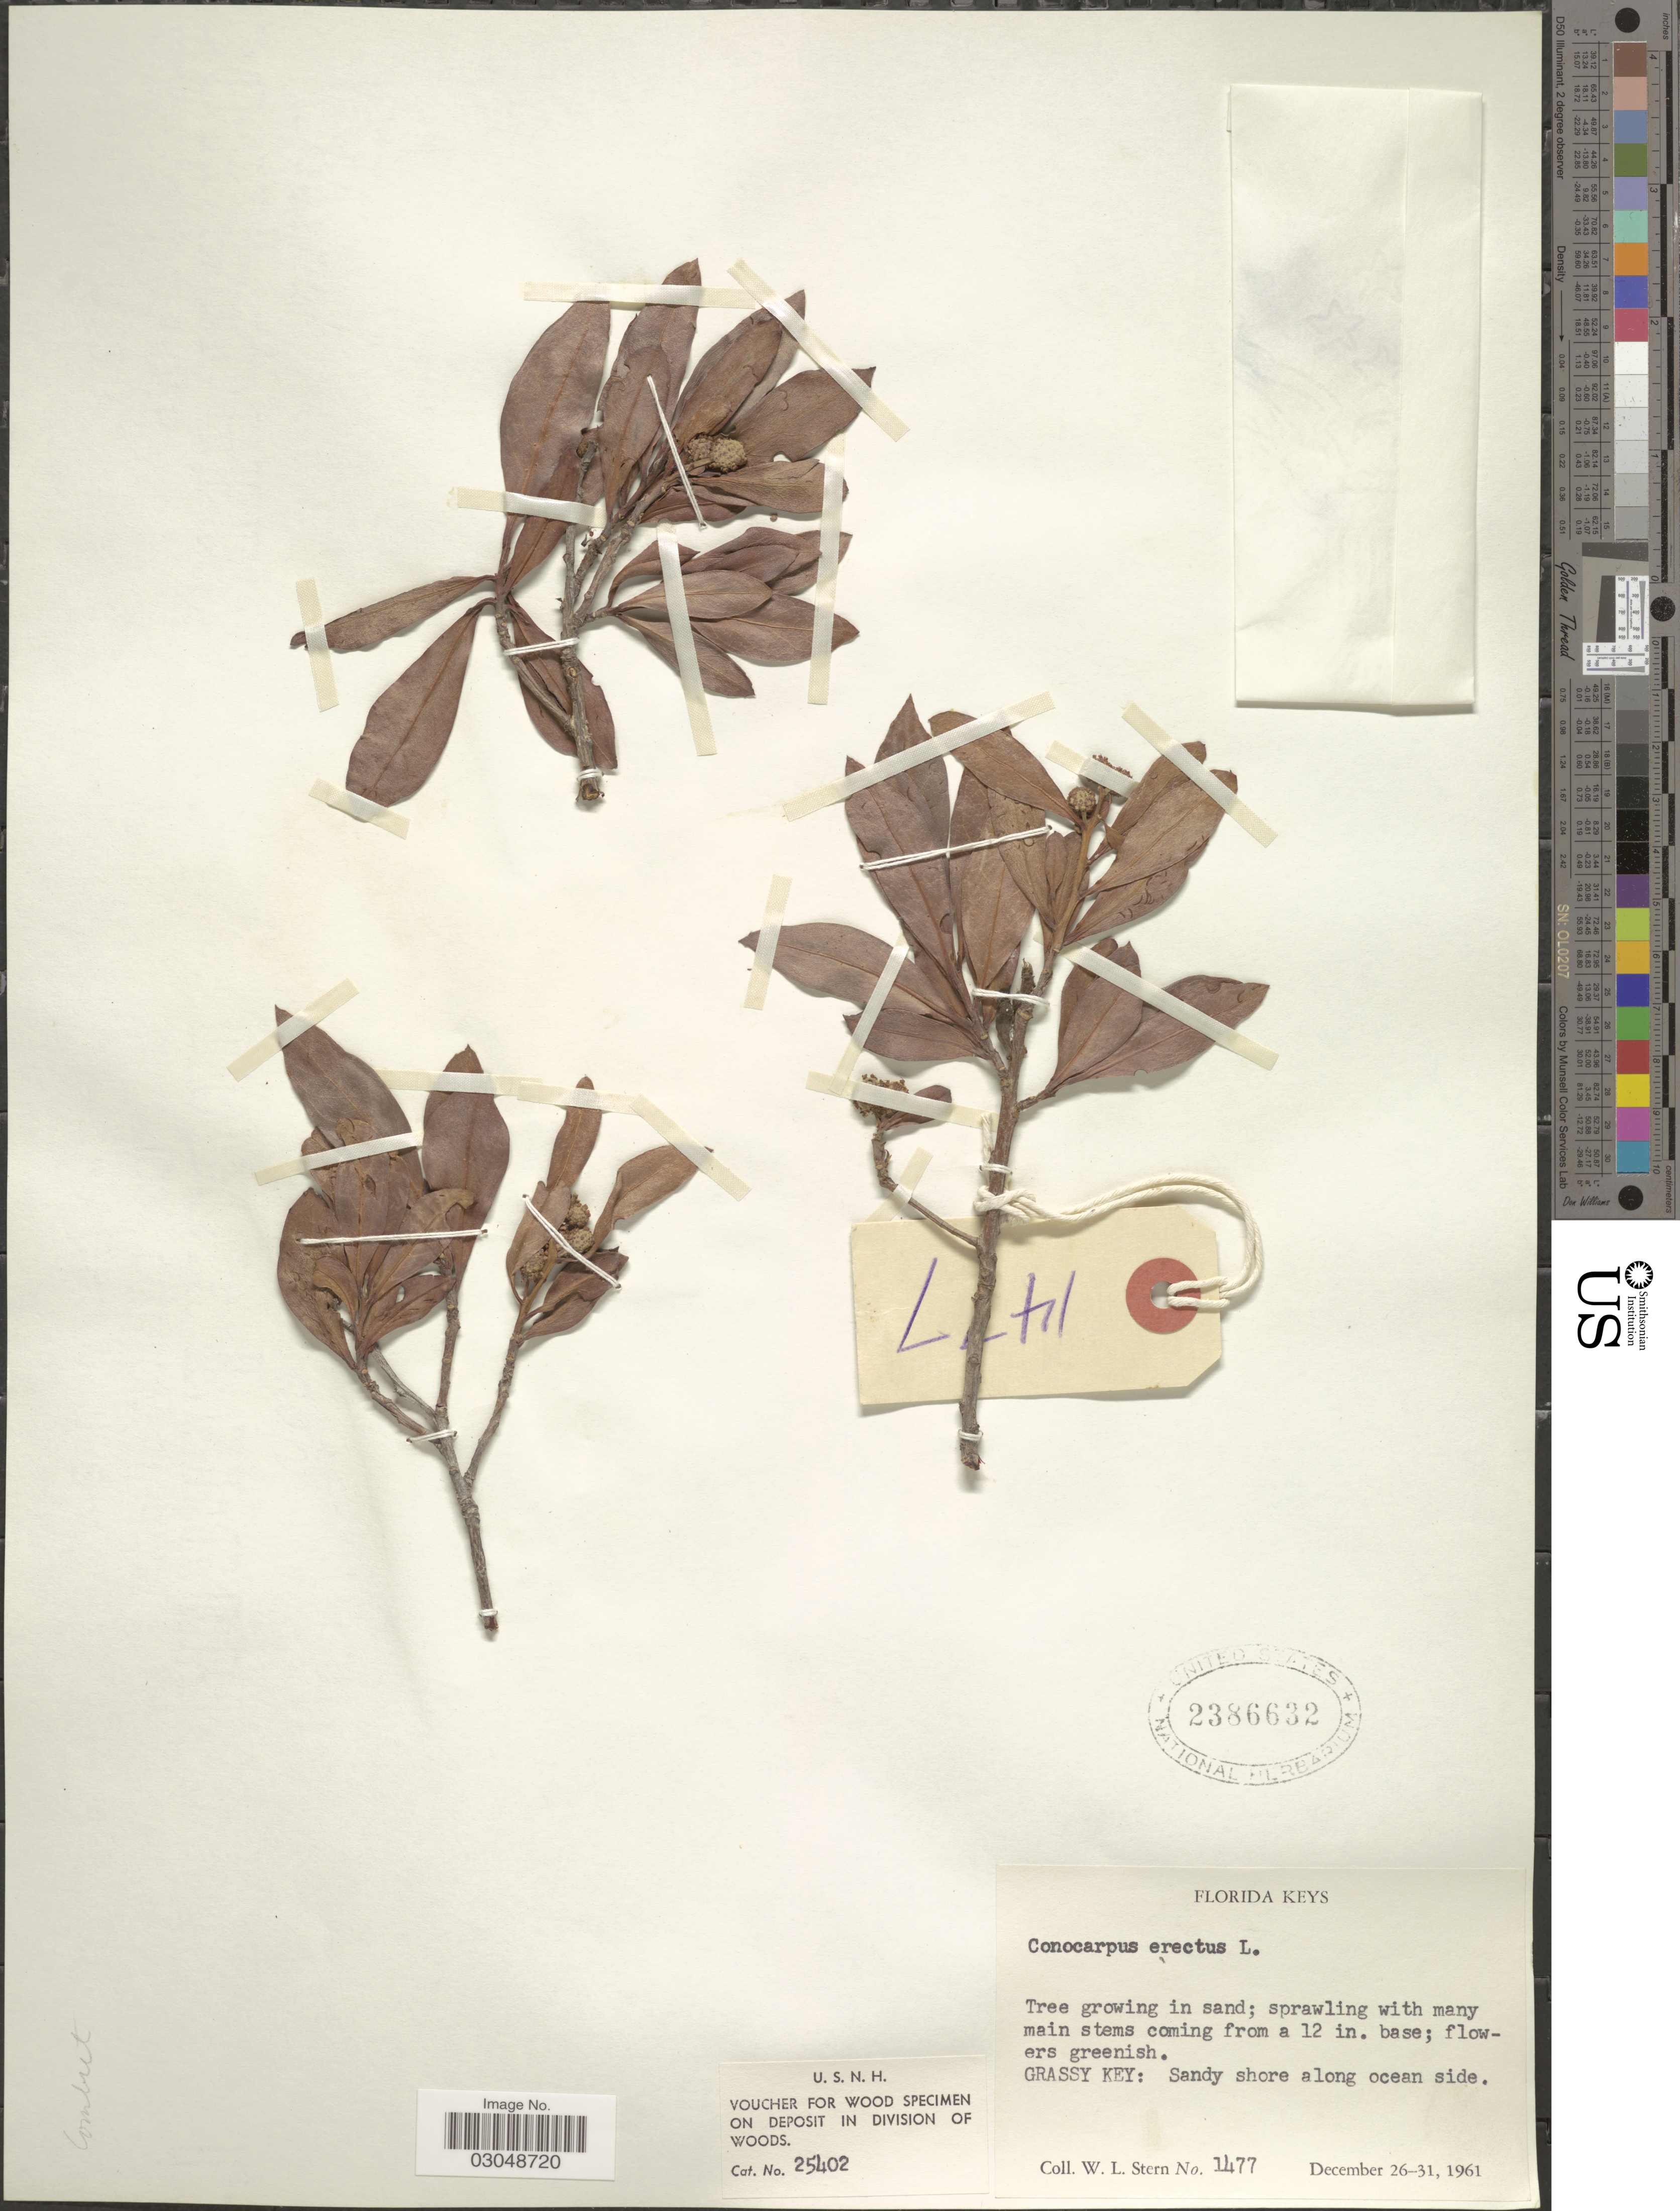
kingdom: Plantae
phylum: Tracheophyta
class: Magnoliopsida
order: Myrtales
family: Combretaceae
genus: Conocarpus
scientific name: Conocarpus erectus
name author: L.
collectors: W. L. Stern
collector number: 1477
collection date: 1961-12-26/1961-12-31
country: United States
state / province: Florida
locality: Florida Keys. Grassy Key: Sandy shore along ocean side.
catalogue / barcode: US 2386632